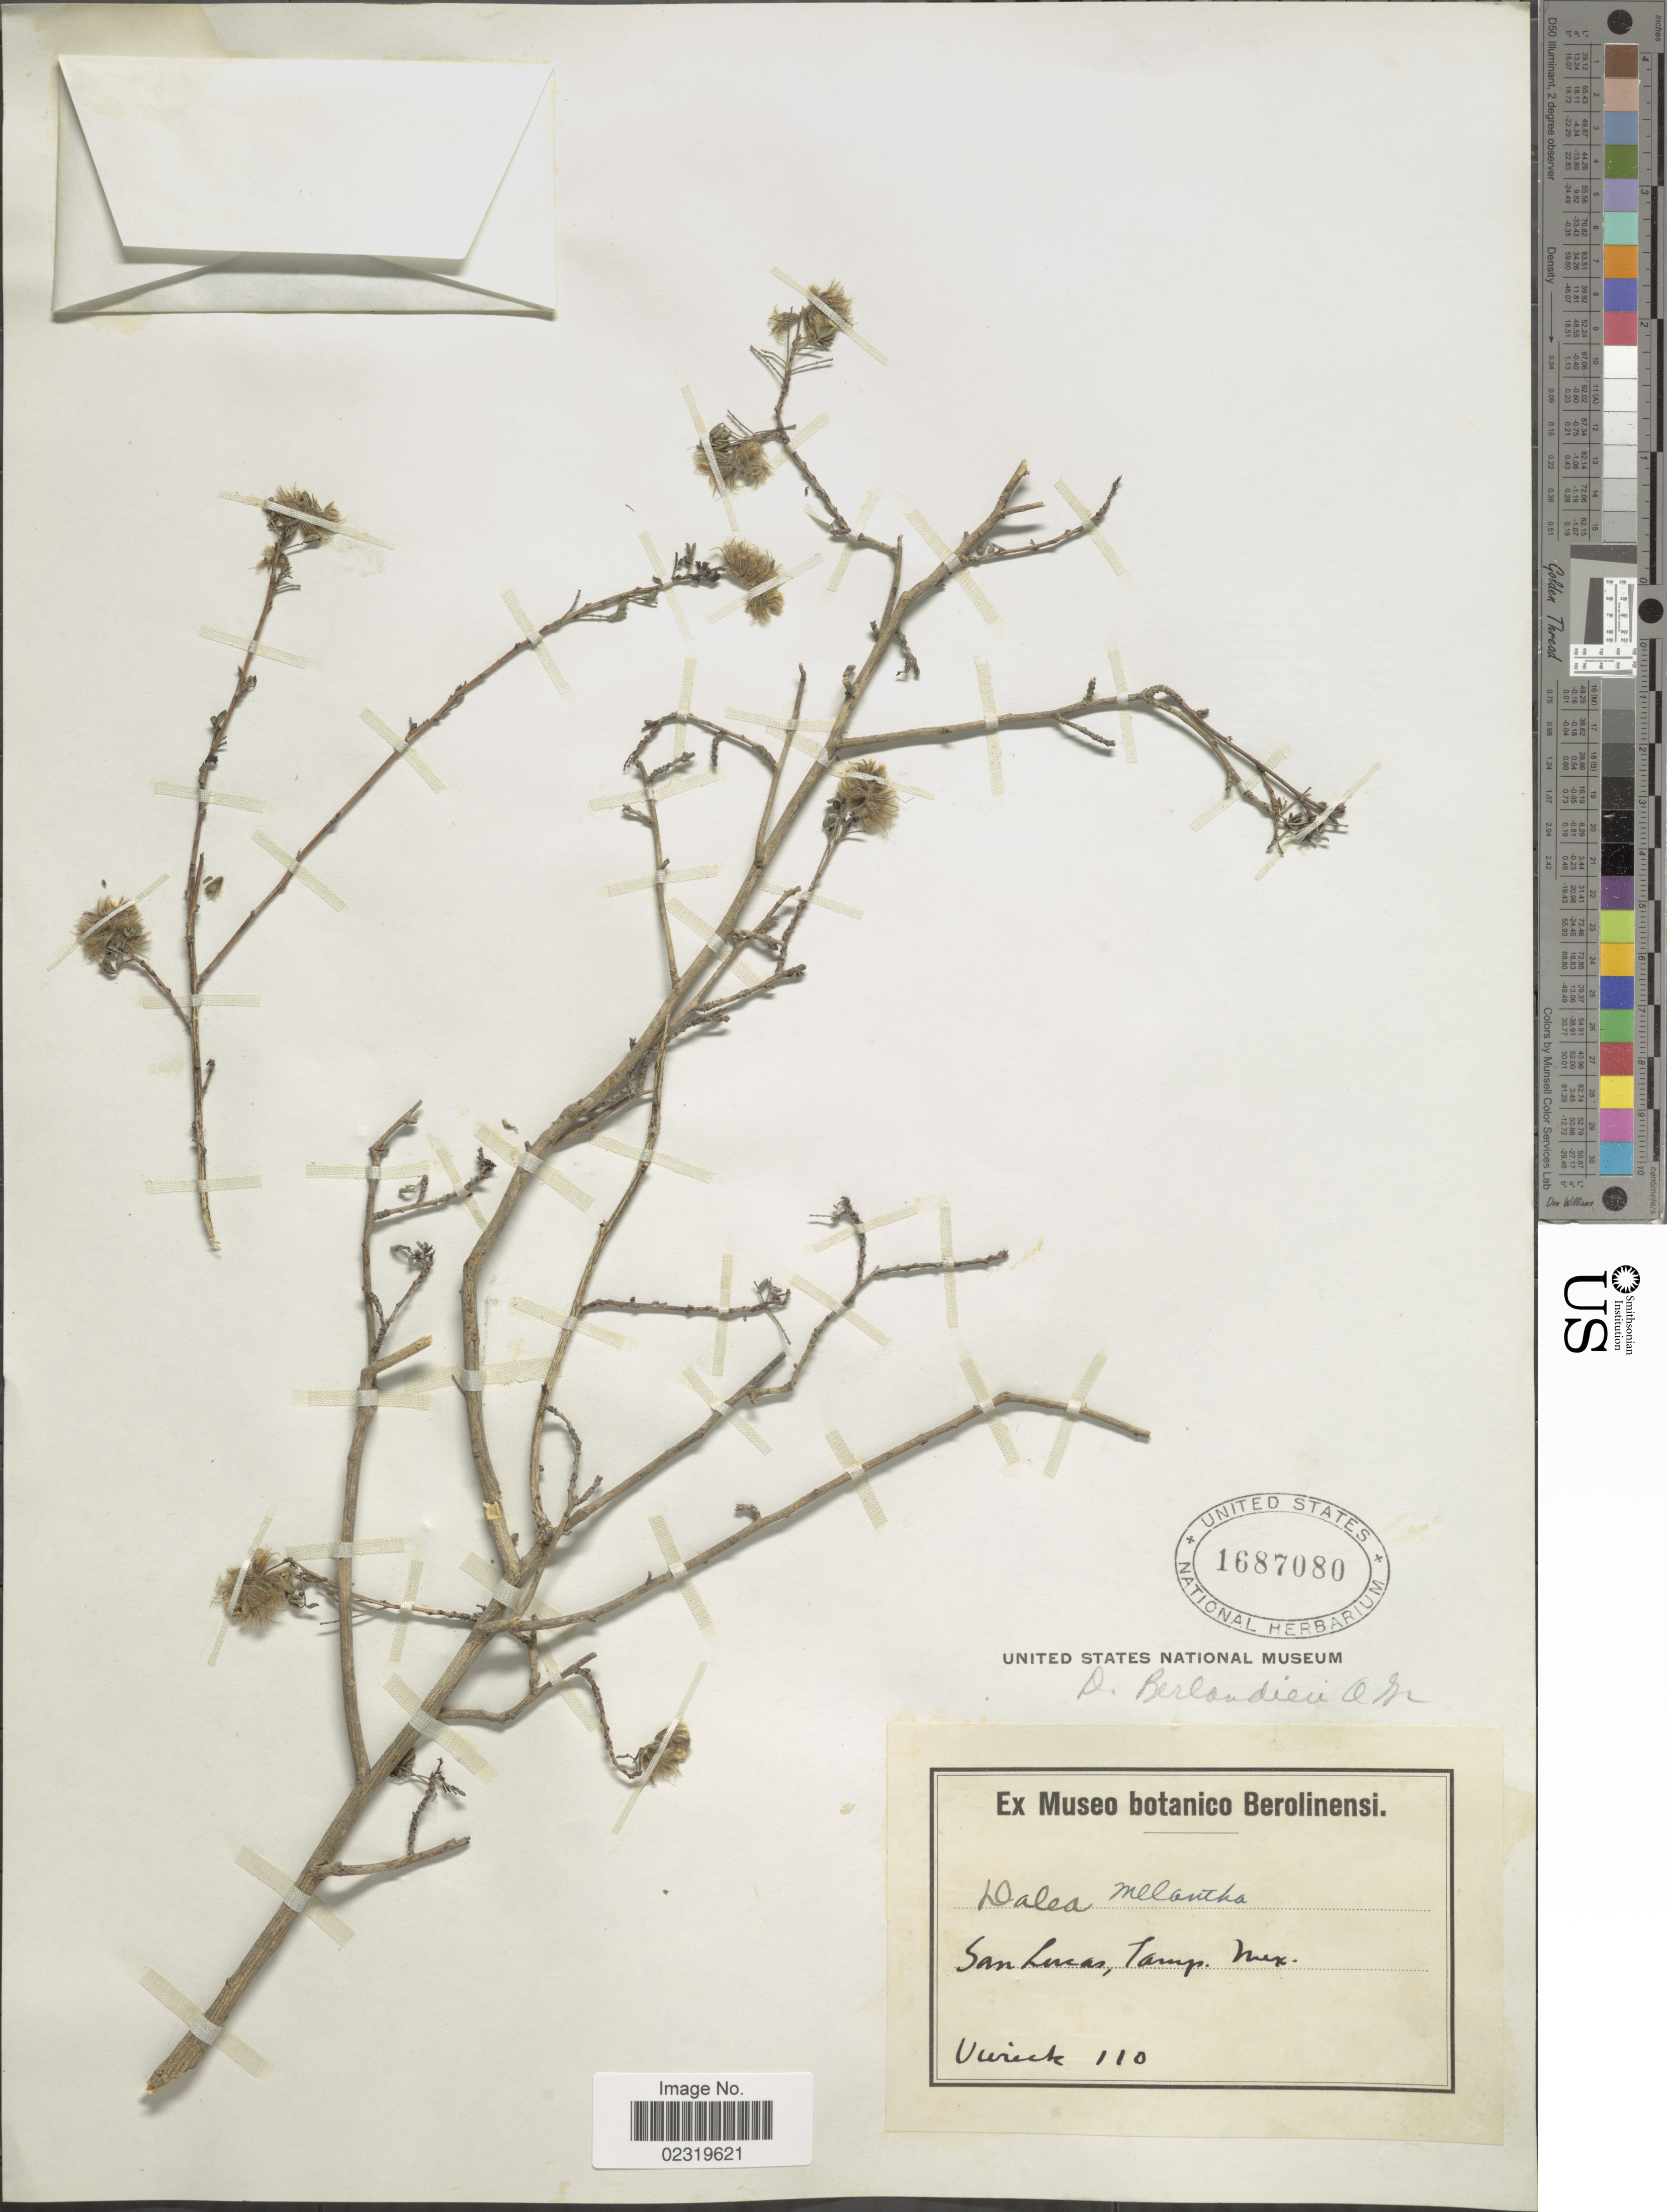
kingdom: Plantae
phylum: Tracheophyta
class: Magnoliopsida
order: Fabales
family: Fabaceae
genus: Dalea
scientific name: Dalea melantha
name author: S. Schauer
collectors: -. Viereck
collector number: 110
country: Mexico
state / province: Tamaulipas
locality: San Lucas, Tamps., Mex.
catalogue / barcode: US 1687080